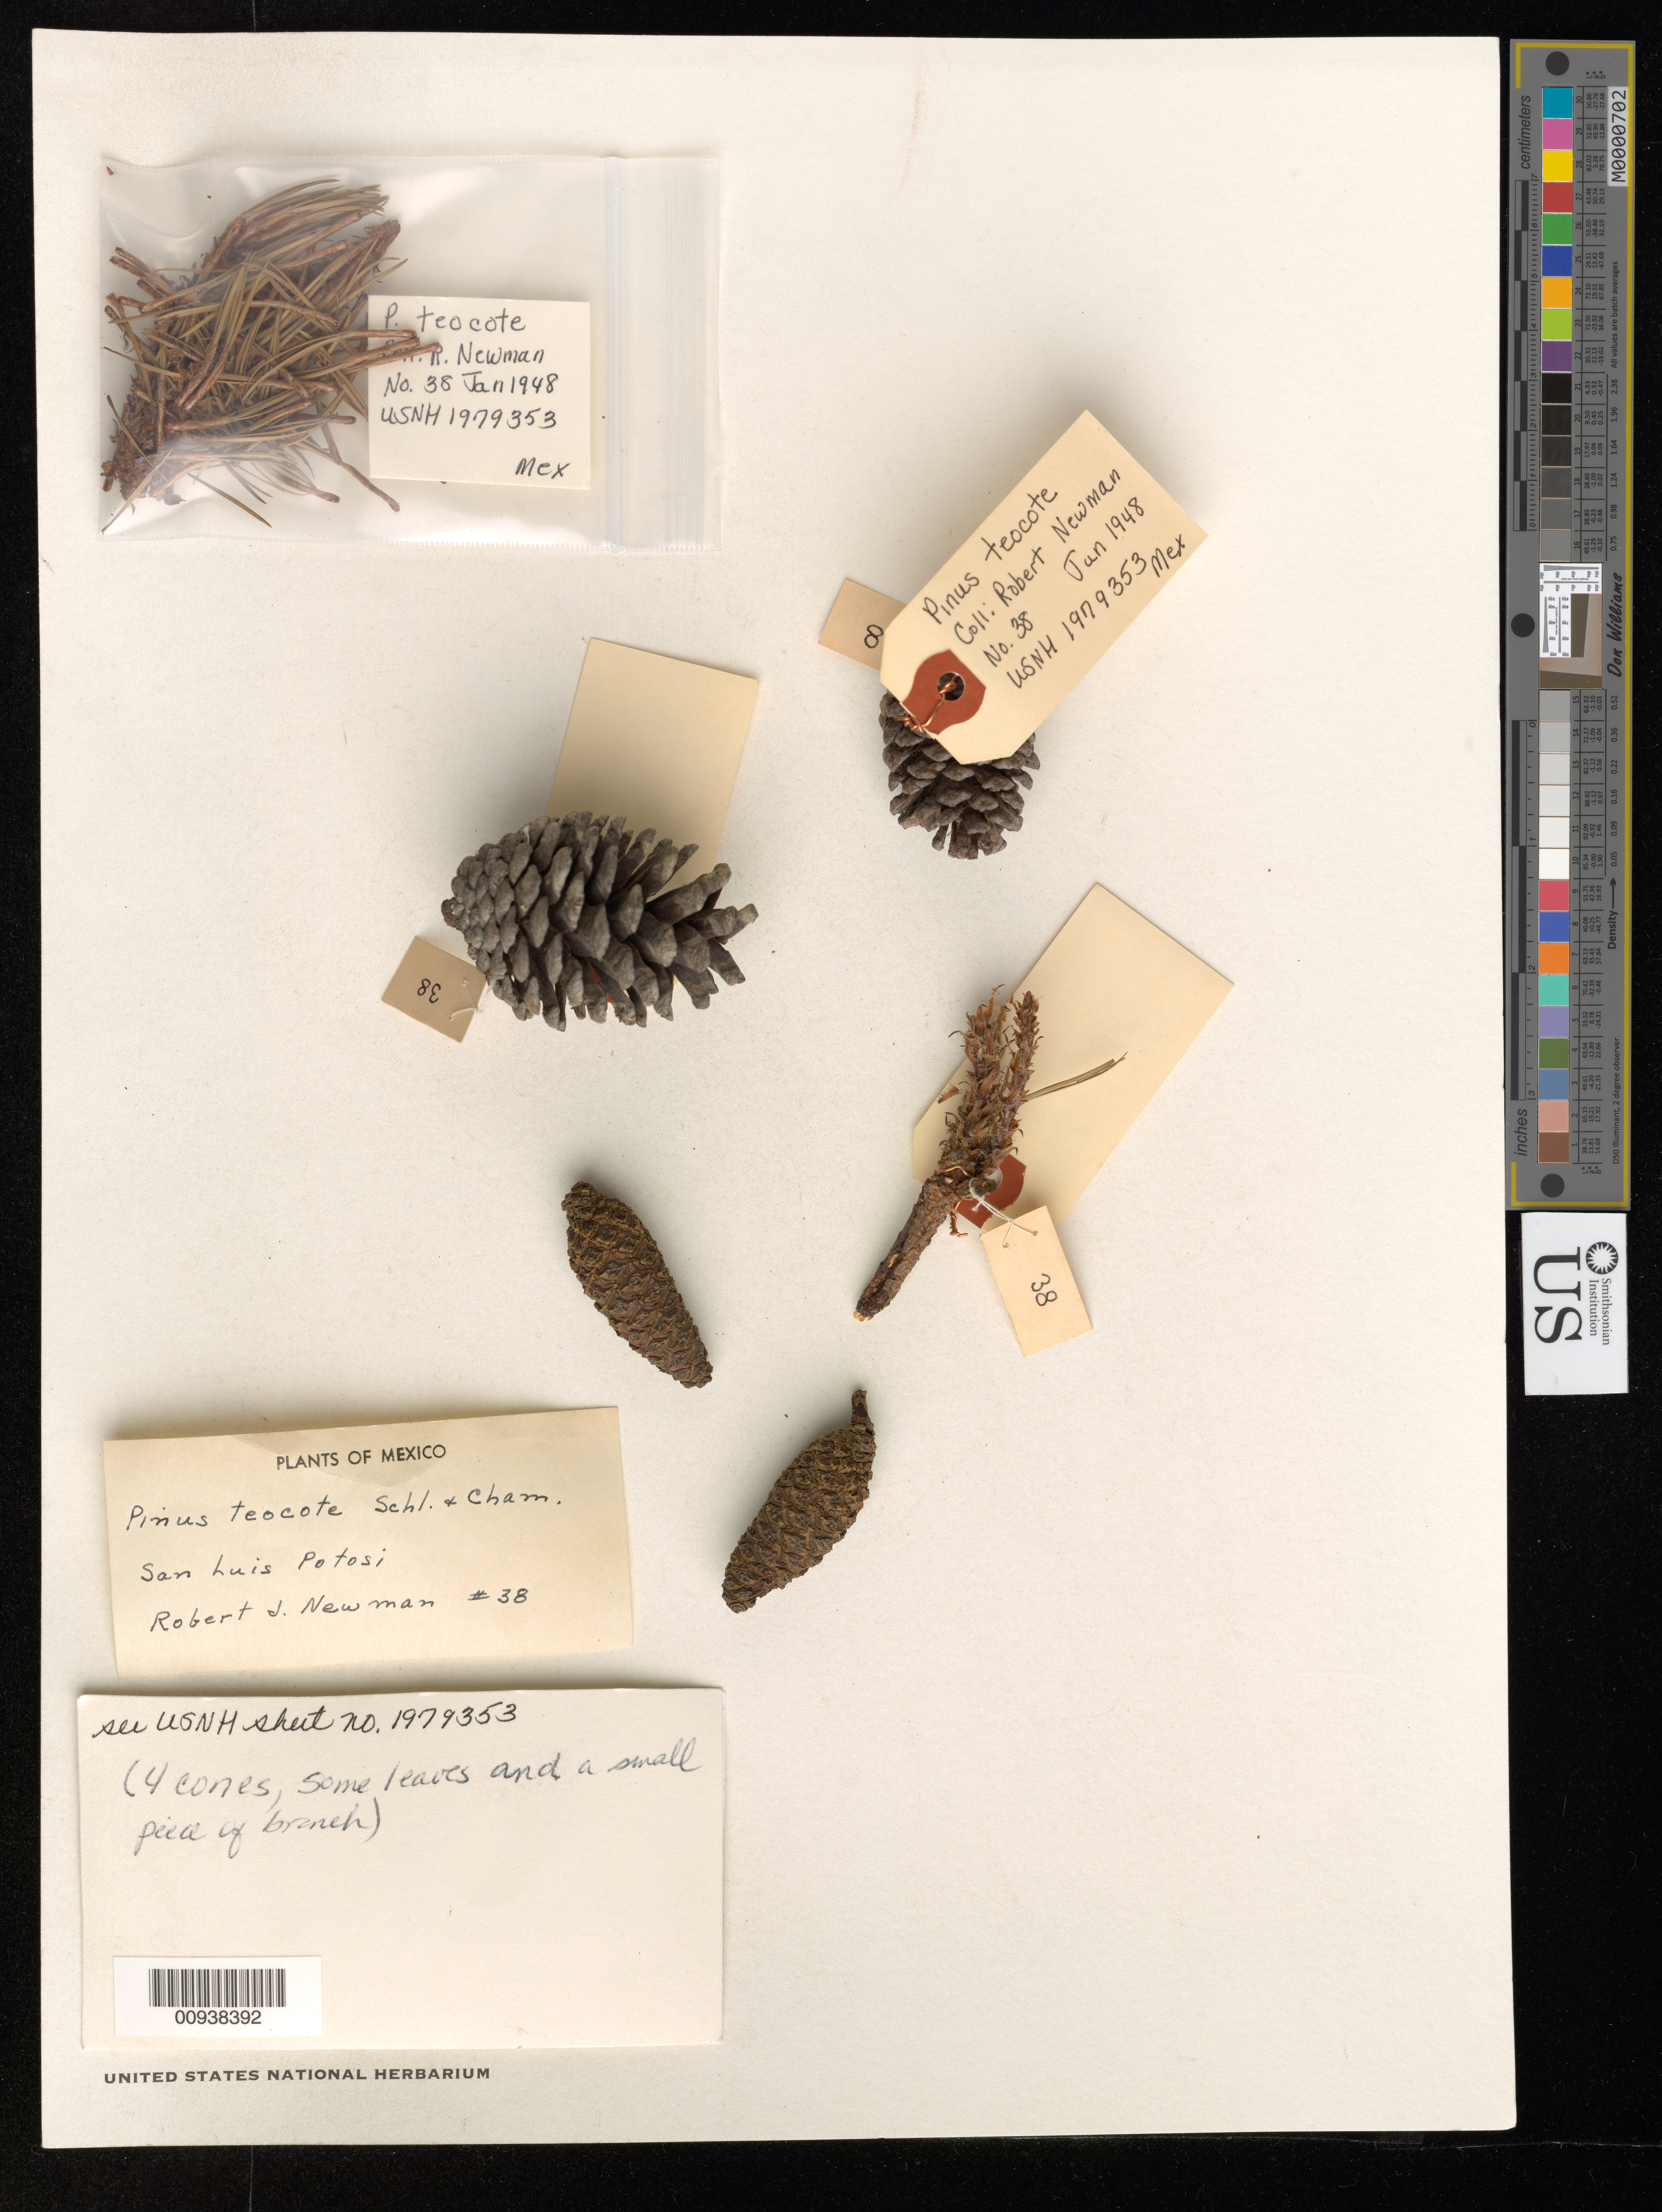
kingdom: Plantae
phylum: Tracheophyta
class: Pinopsida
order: Pinales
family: Pinaceae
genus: Pinus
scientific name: Pinus teocote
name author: Schltdl. & Cham.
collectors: R. J. Newman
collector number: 38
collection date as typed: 12 Jun 1948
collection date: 1948-06-12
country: Mexico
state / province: San Luis Potosí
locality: Cerro Coneja region: Llano de Coneja.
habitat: Natural meadow on mountain. Solitary tree.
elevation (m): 2134